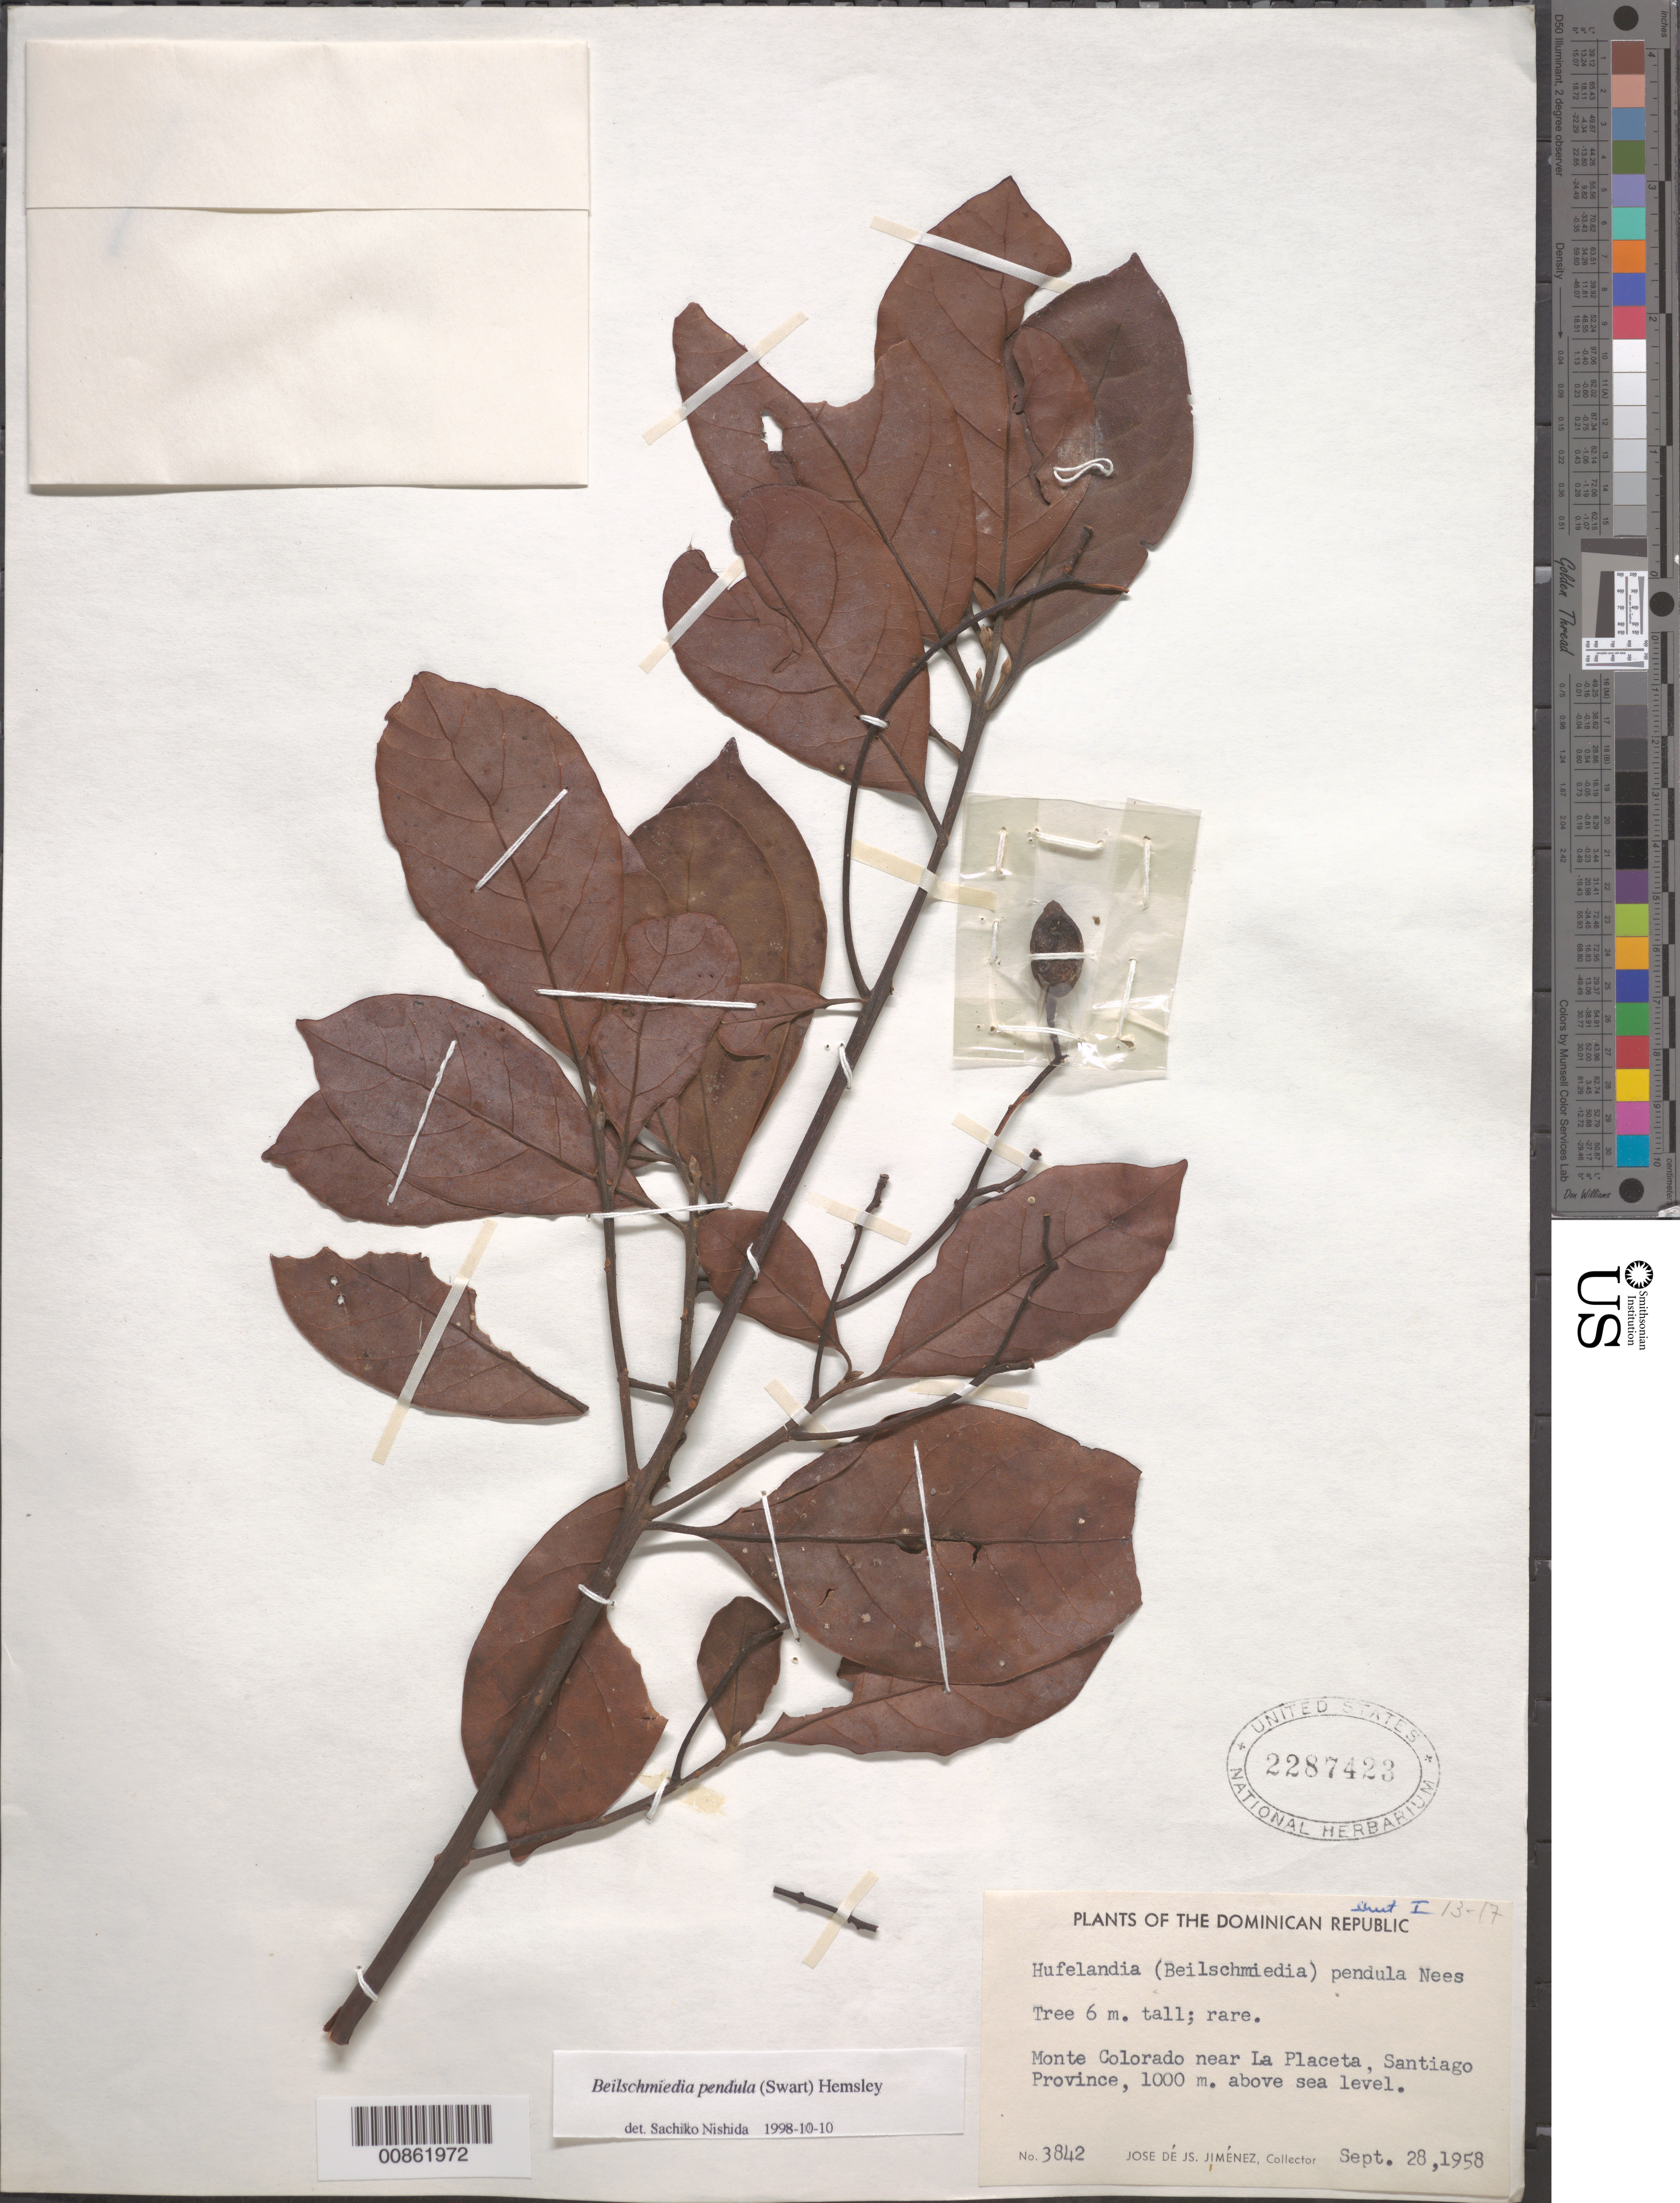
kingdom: Plantae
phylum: Tracheophyta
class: Magnoliopsida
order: Laurales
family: Lauraceae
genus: Beilschmiedia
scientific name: Beilschmiedia pendula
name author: (Sw.) Hemsl.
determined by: Nishida, S.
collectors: J. J. Jiménez Almonte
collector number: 3842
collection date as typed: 28 Sep 1958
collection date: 1958-09-28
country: Dominican Republic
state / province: Santiago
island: Hispaniola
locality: Monte Colorado near La Placeta.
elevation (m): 1000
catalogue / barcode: US 2287423